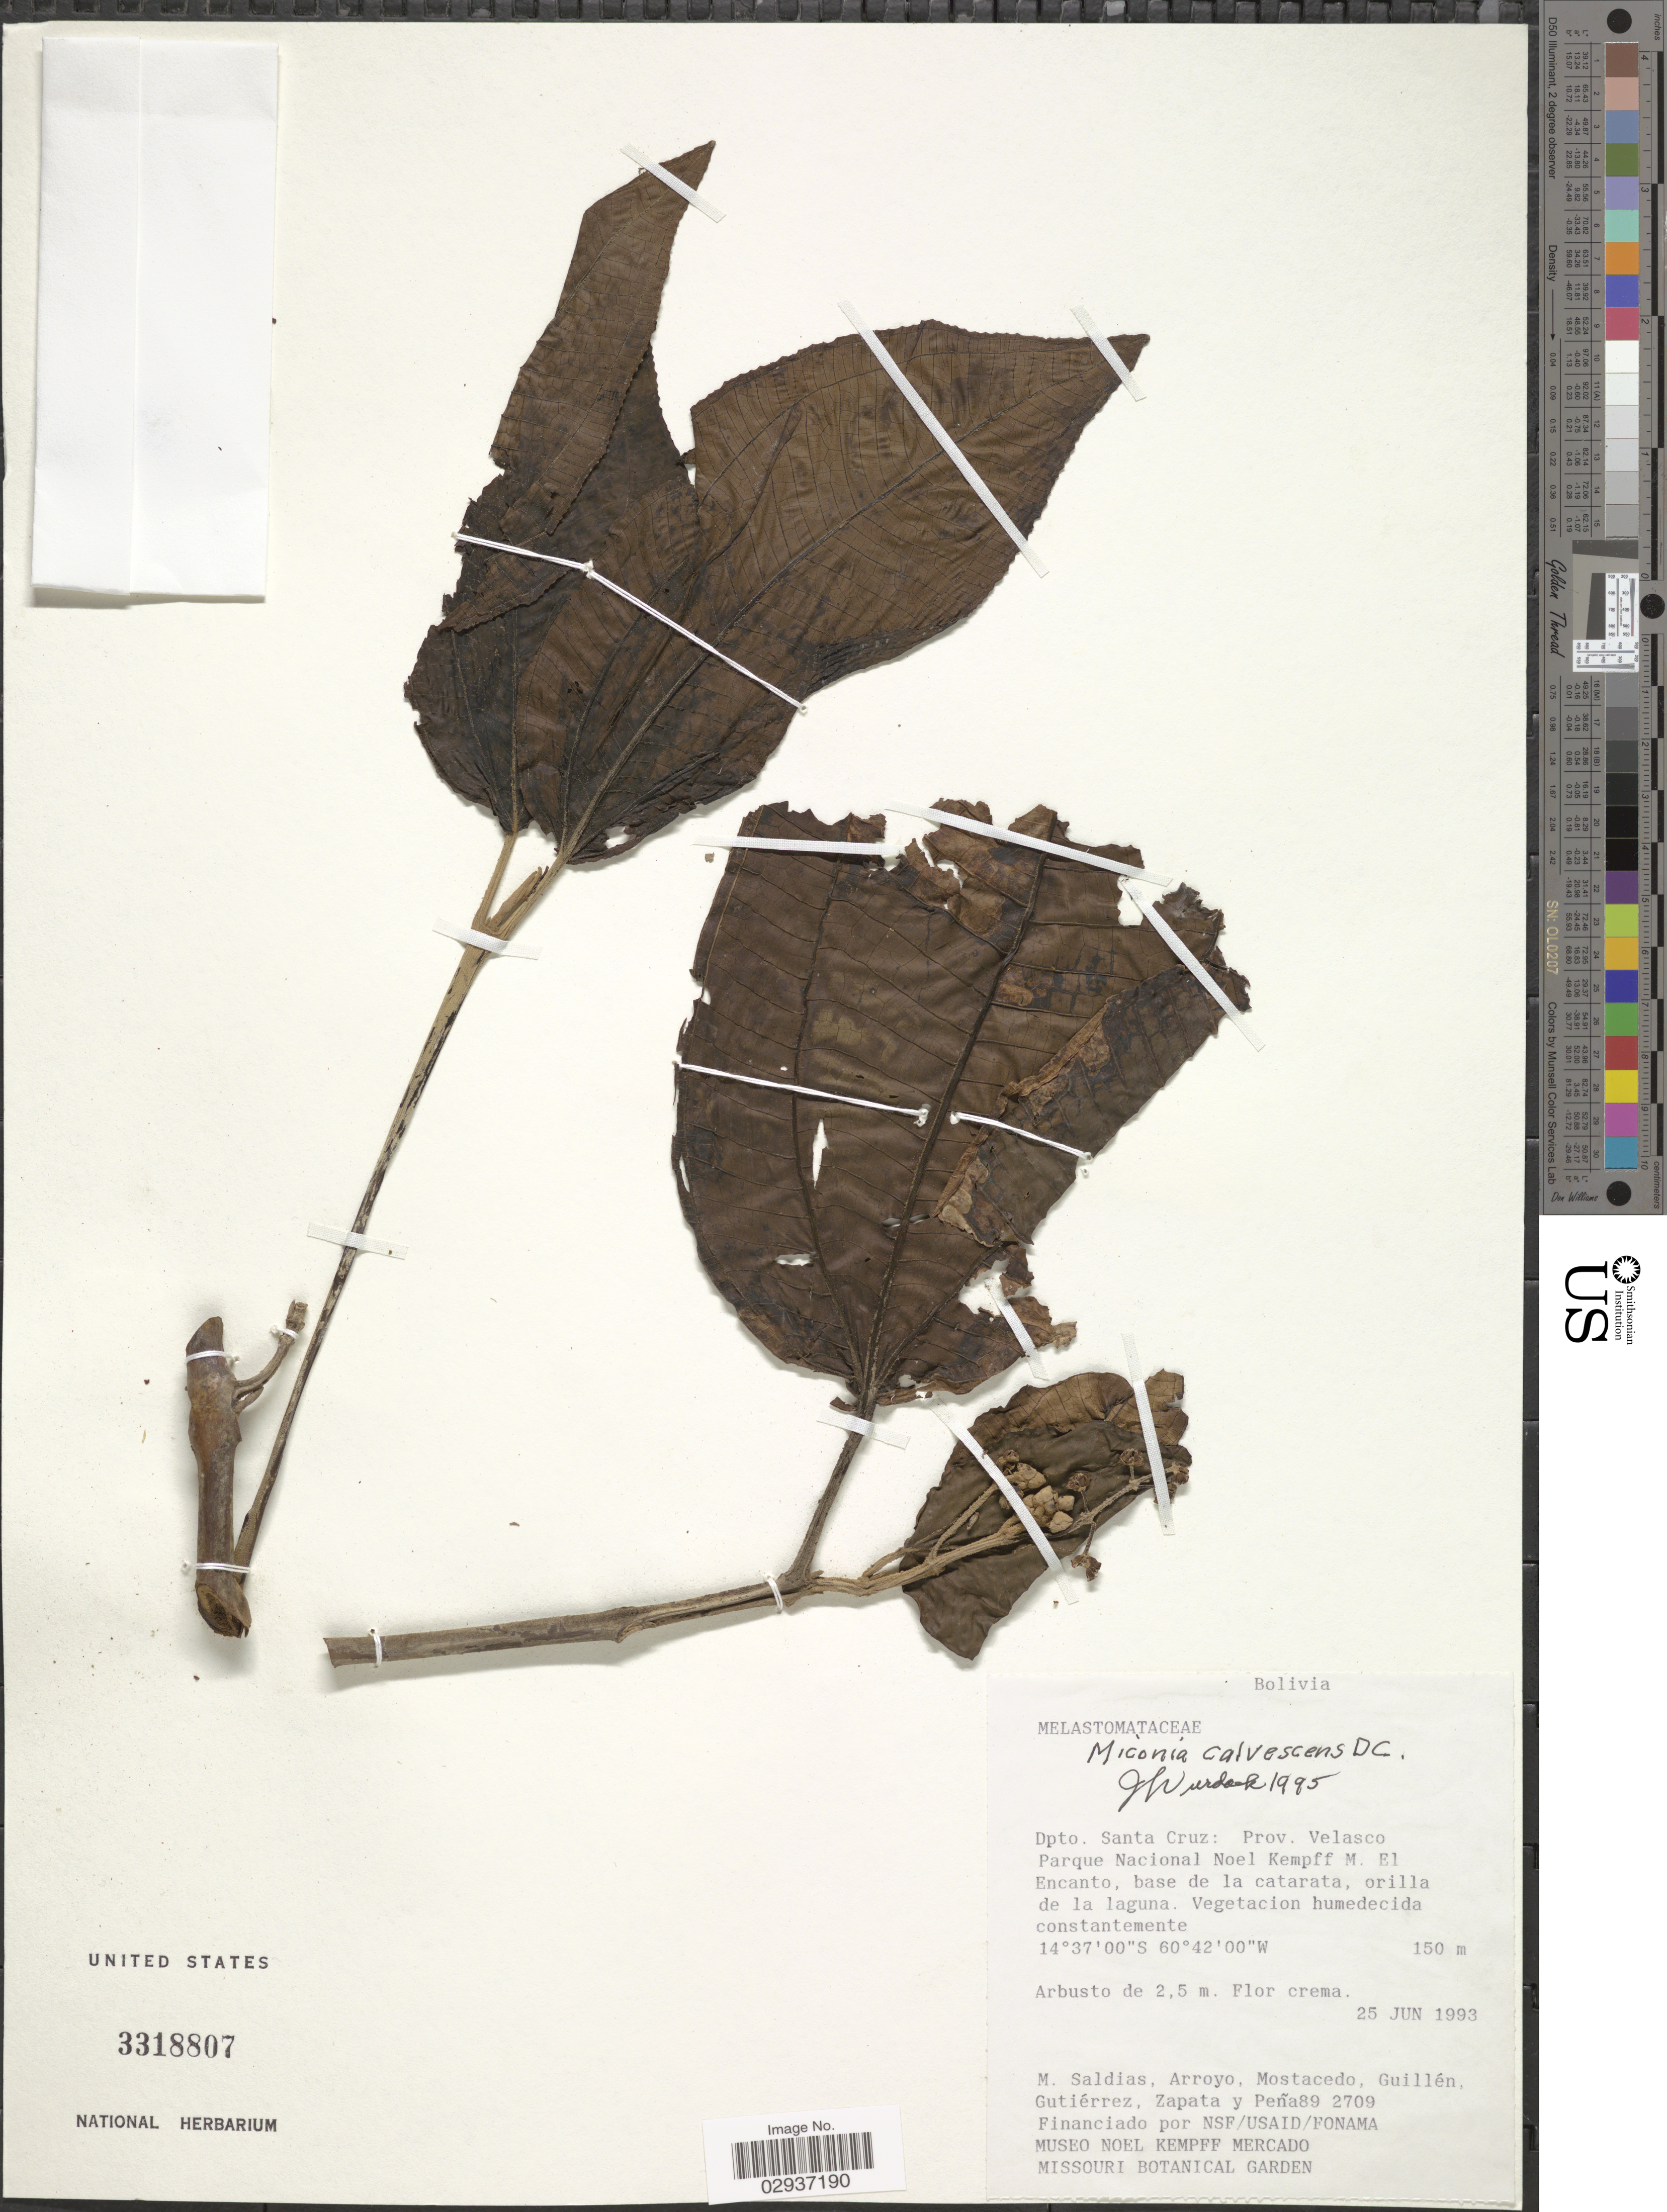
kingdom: Plantae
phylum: Tracheophyta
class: Magnoliopsida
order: Myrtales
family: Melastomataceae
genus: Miconia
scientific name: Miconia calvescens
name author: DC.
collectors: M. Saldias, Arroyo, --, Mostacedo, --, -- Guillen & et al.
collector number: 2709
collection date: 1993-06-25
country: Bolivia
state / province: Santa Cruz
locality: Dpto. Santa Cruz: Prov. Velasco. Parque Nacional Noel Kempff M. El encanto, base de la catarata, orilla de la laguna.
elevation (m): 150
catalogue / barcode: US 3318807